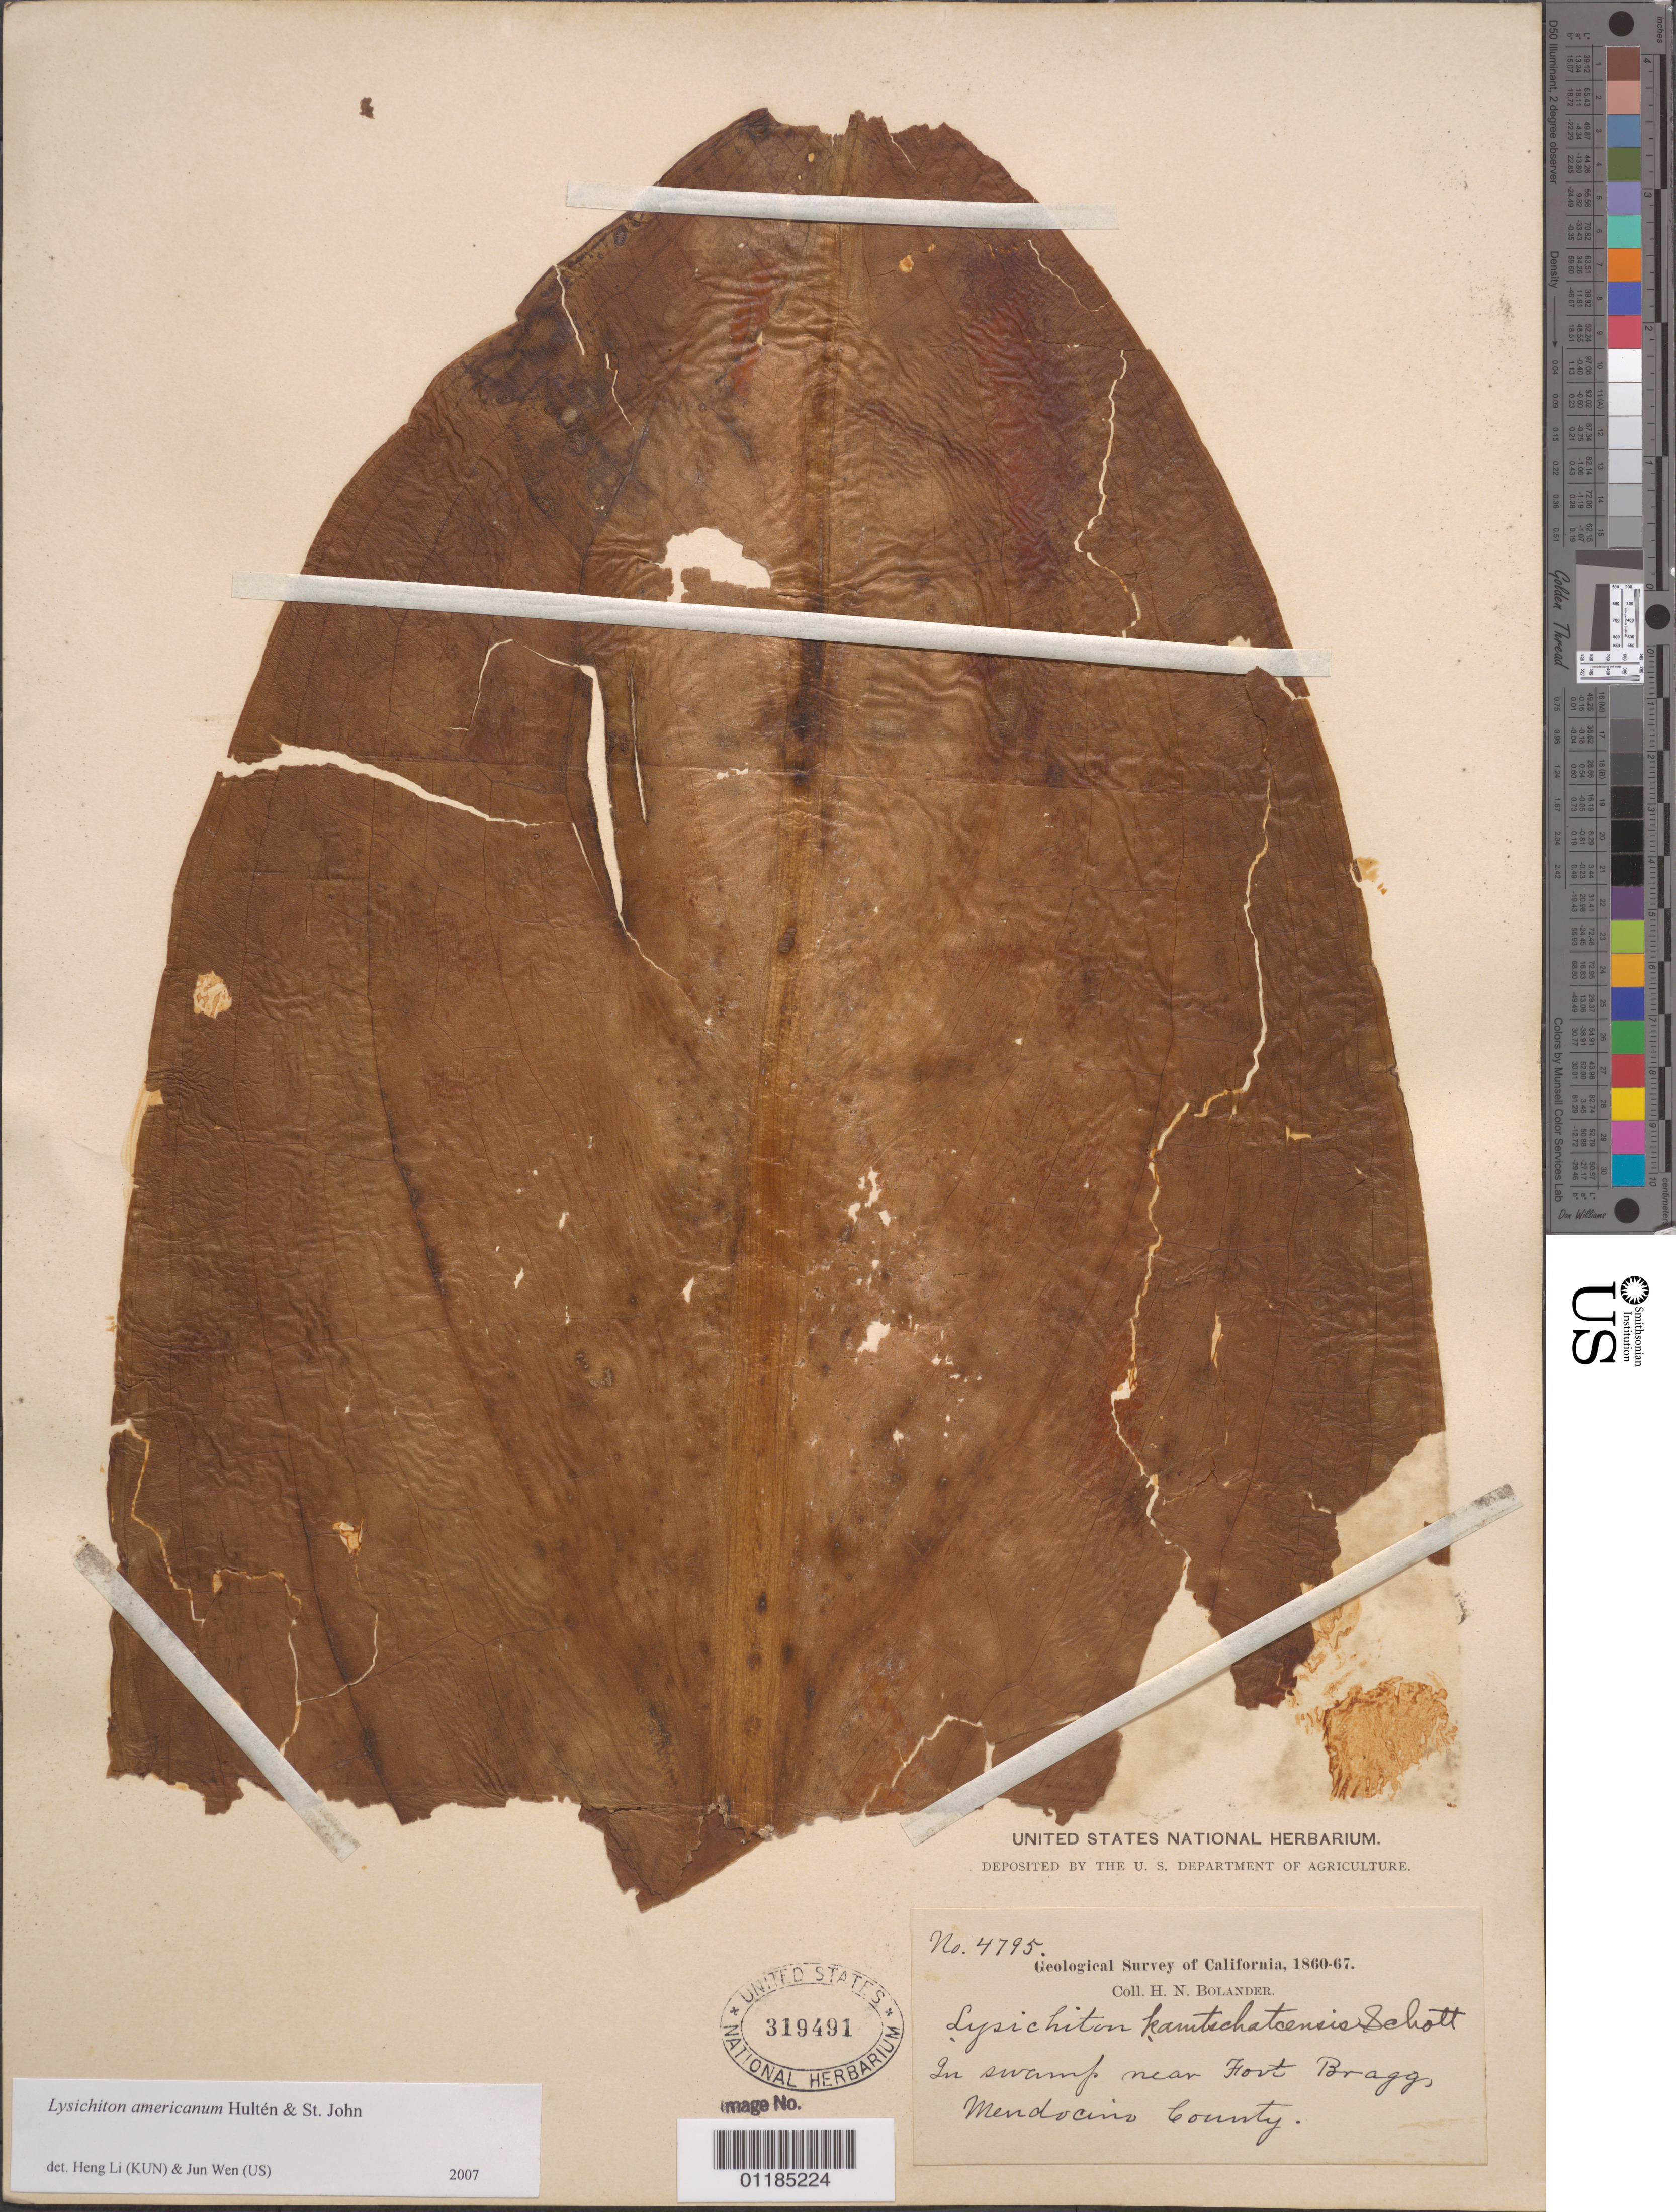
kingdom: Plantae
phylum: Tracheophyta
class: Liliopsida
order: Alismatales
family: Araceae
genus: Lysichiton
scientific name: Lysichiton americanus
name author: Hultén & H. St. John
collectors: H. Bolander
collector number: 4795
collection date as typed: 1860 to -- --- 1867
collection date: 1860/1867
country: United States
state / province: California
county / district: Mendocino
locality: In swamp near Fort Bragg.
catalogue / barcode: US 319491